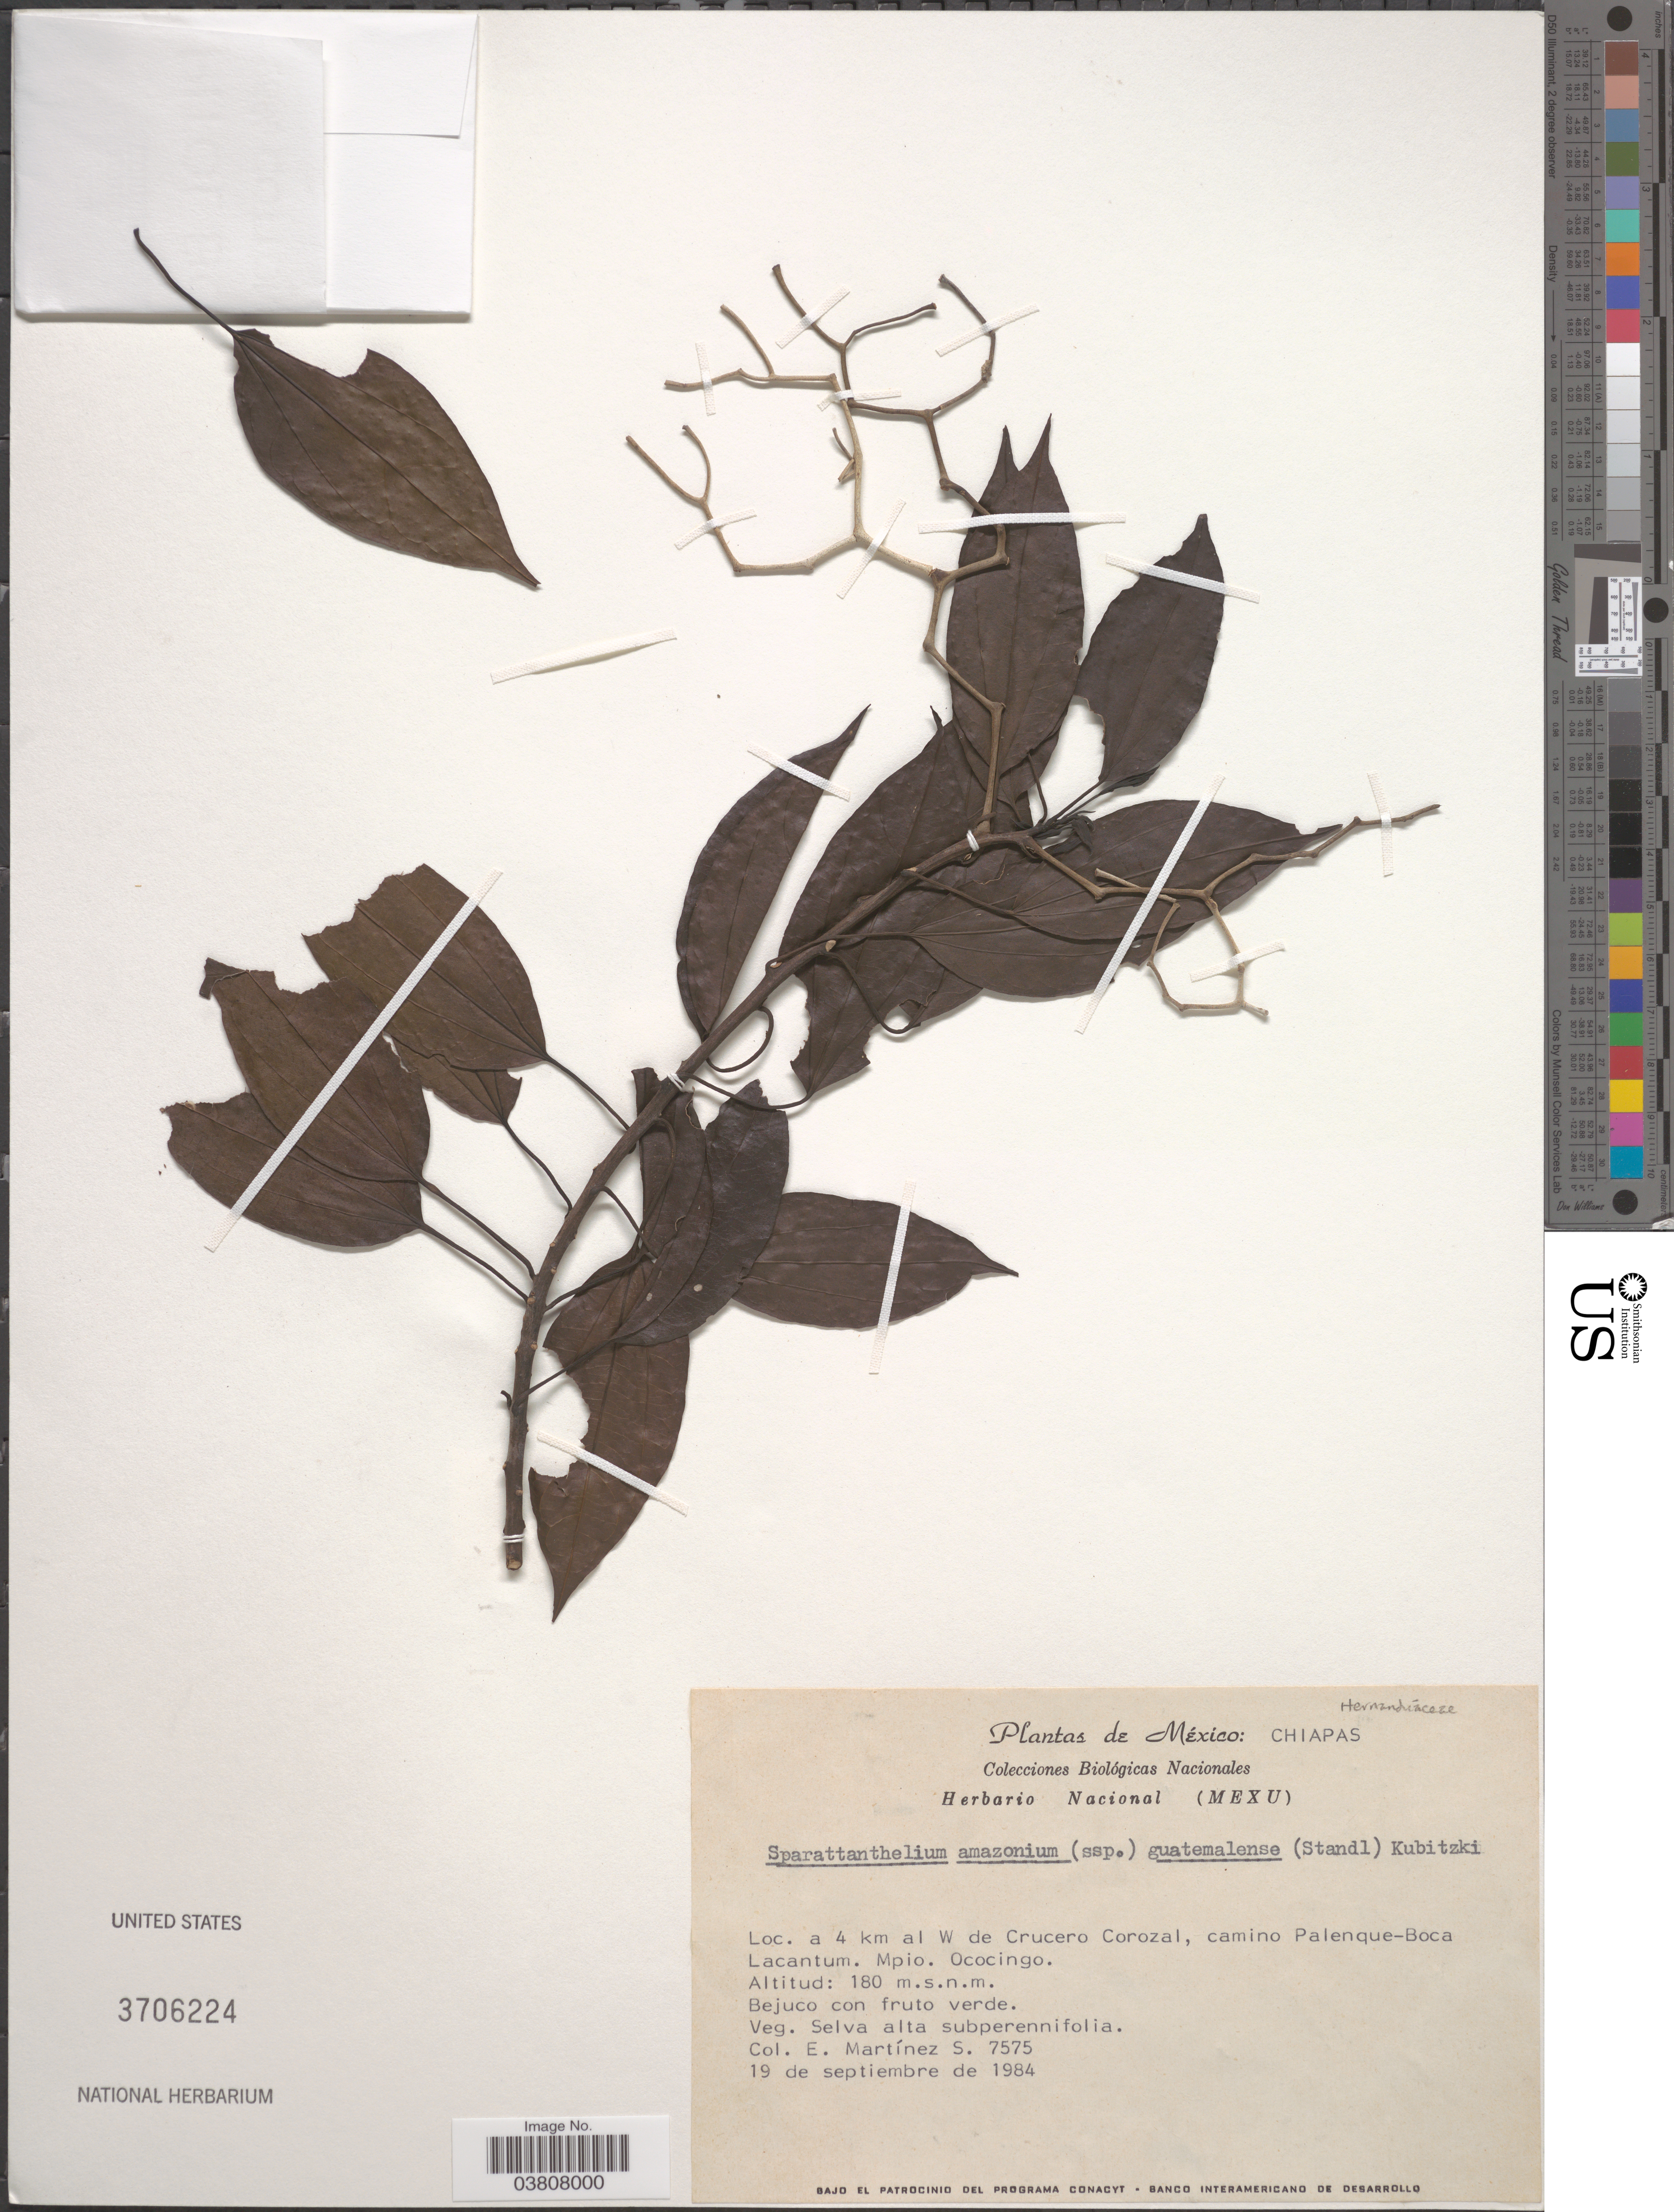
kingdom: Plantae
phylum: Tracheophyta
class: Magnoliopsida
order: Laurales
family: Hernandiaceae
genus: Sparattanthelium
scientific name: Sparattanthelium guatemalense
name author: Standl.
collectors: E. M. Martínez S.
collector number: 7575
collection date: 1984-09-19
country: Mexico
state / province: Chiapas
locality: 4 km al W de Crucero Corozal, camino Palenque-Boca. Lacantum. Mpio, Ococingo.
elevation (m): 180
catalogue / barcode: US 3706224